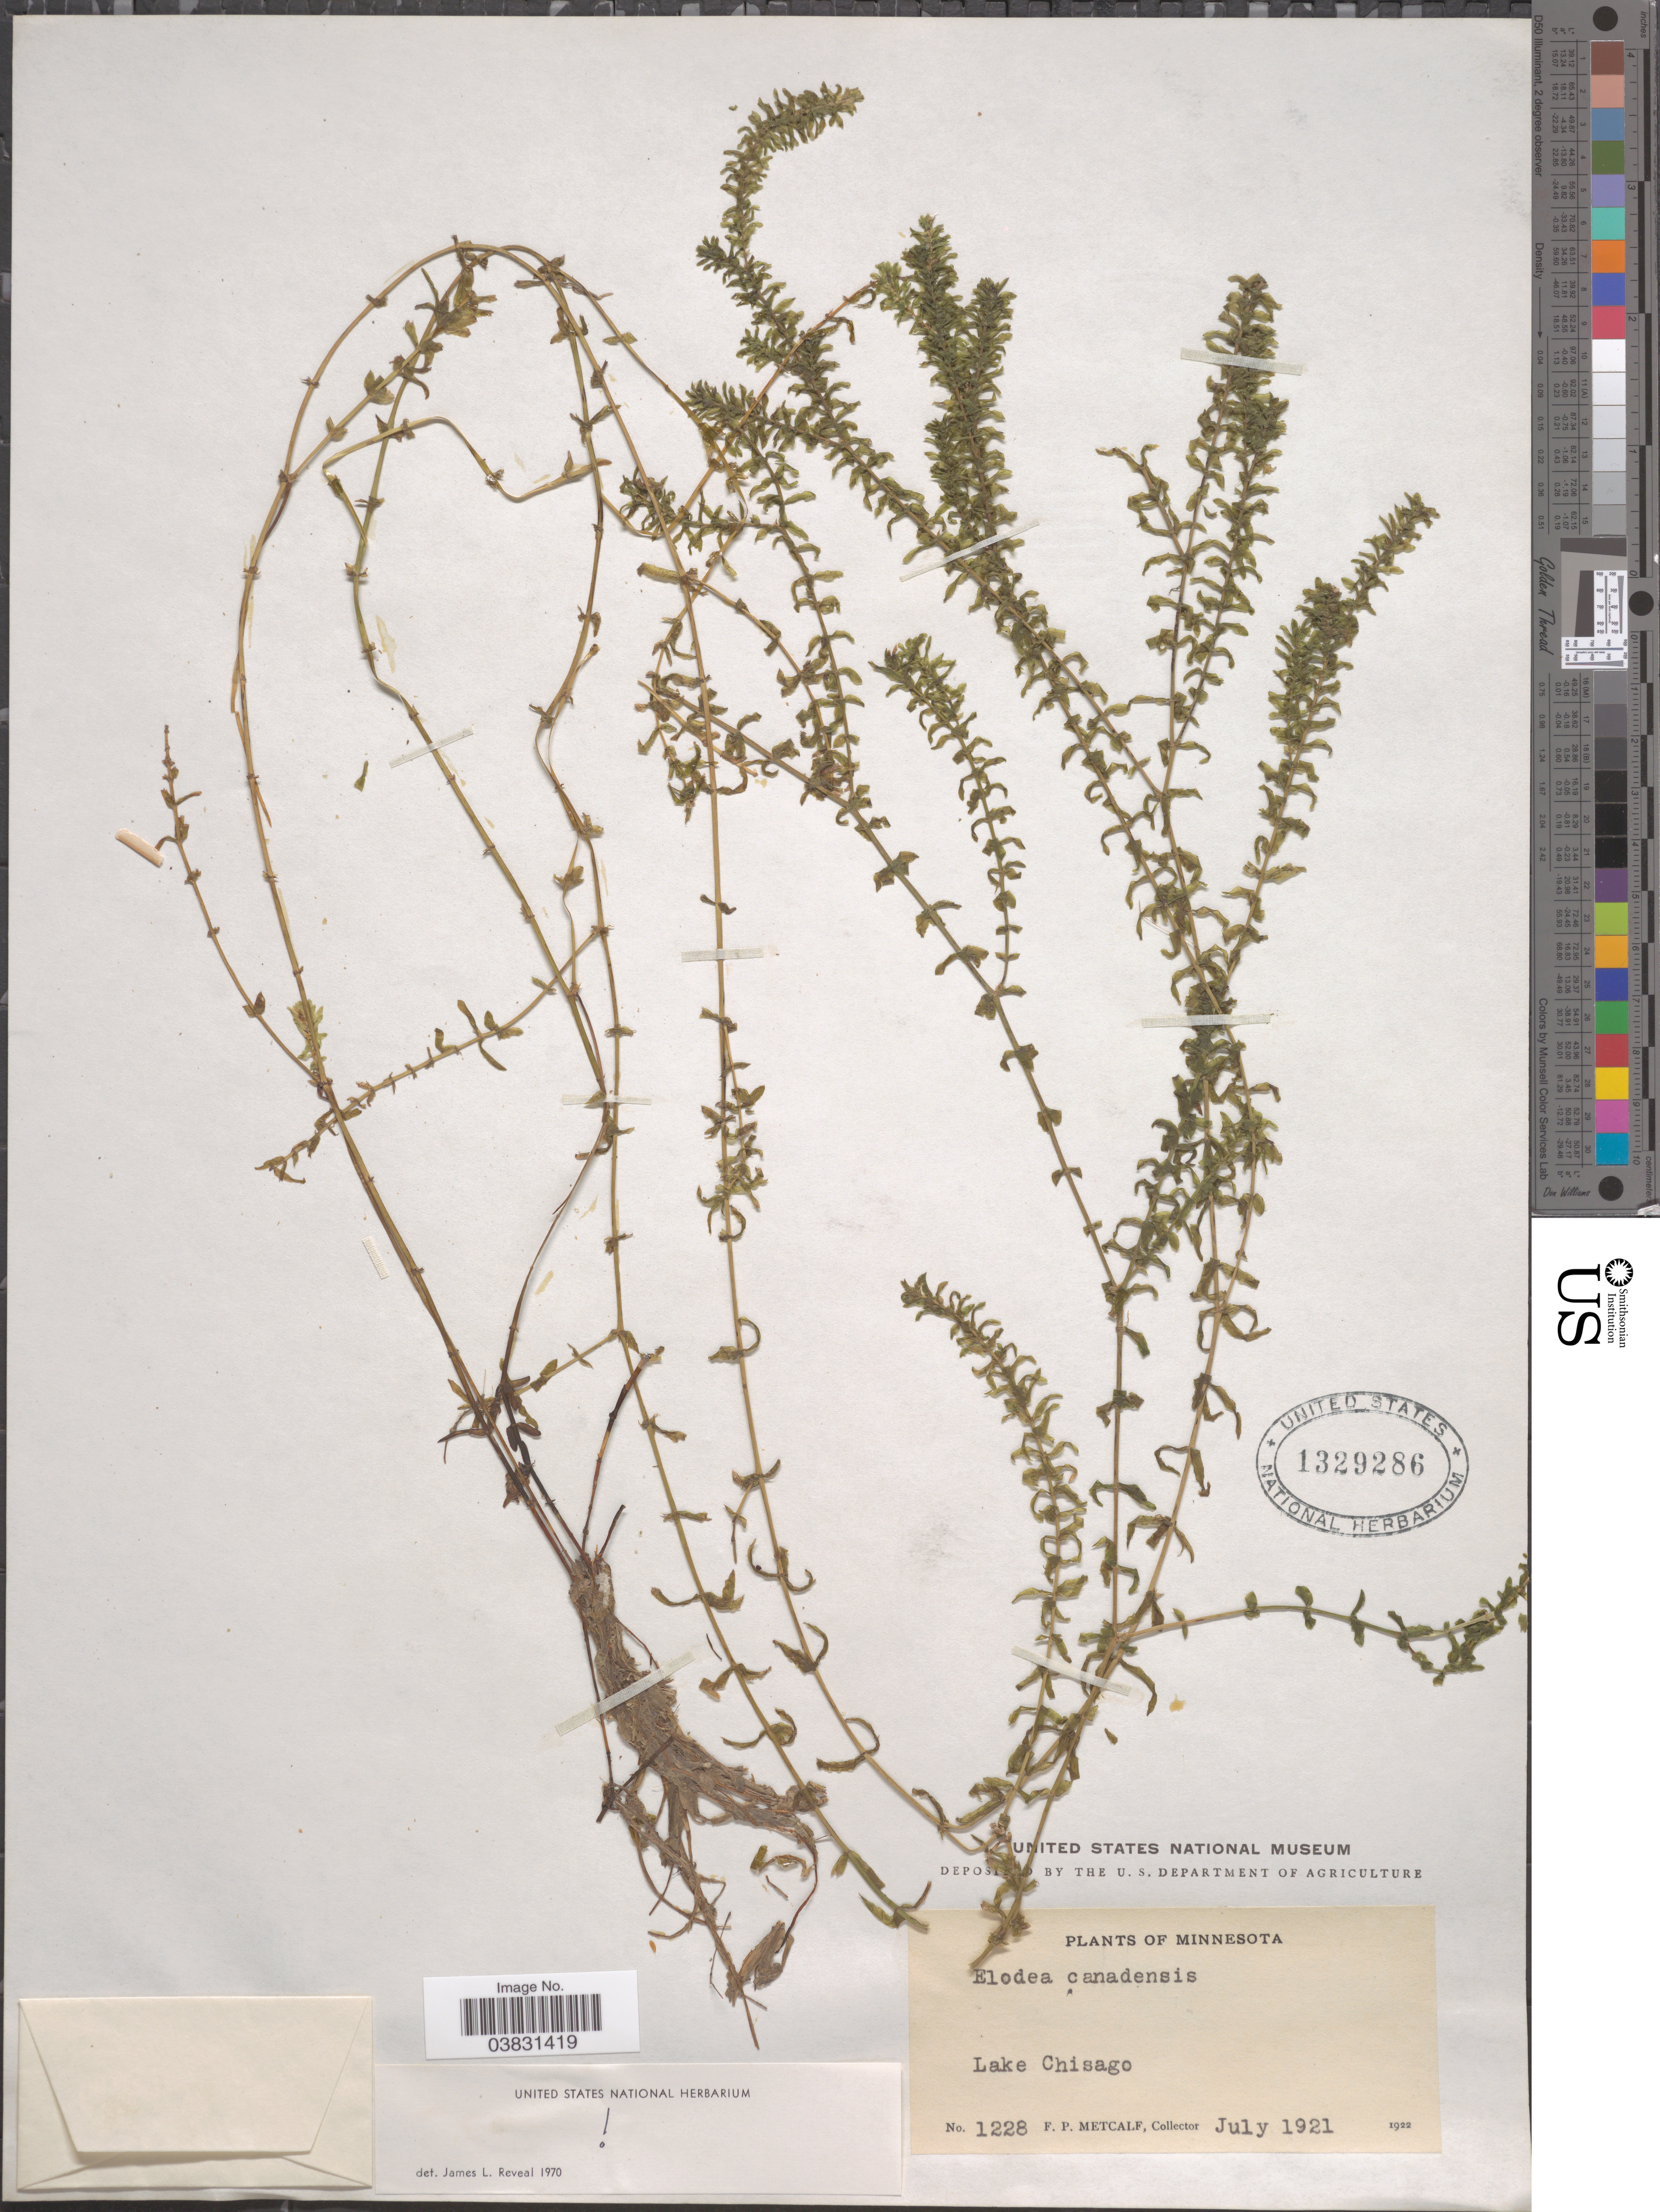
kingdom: Plantae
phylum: Tracheophyta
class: Liliopsida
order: Alismatales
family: Hydrocharitaceae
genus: Elodea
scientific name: Elodea canadensis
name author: Michx.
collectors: F. Metcalf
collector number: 1228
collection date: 1921-07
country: United States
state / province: Minnesota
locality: Lake Chisago.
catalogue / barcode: US 1329286